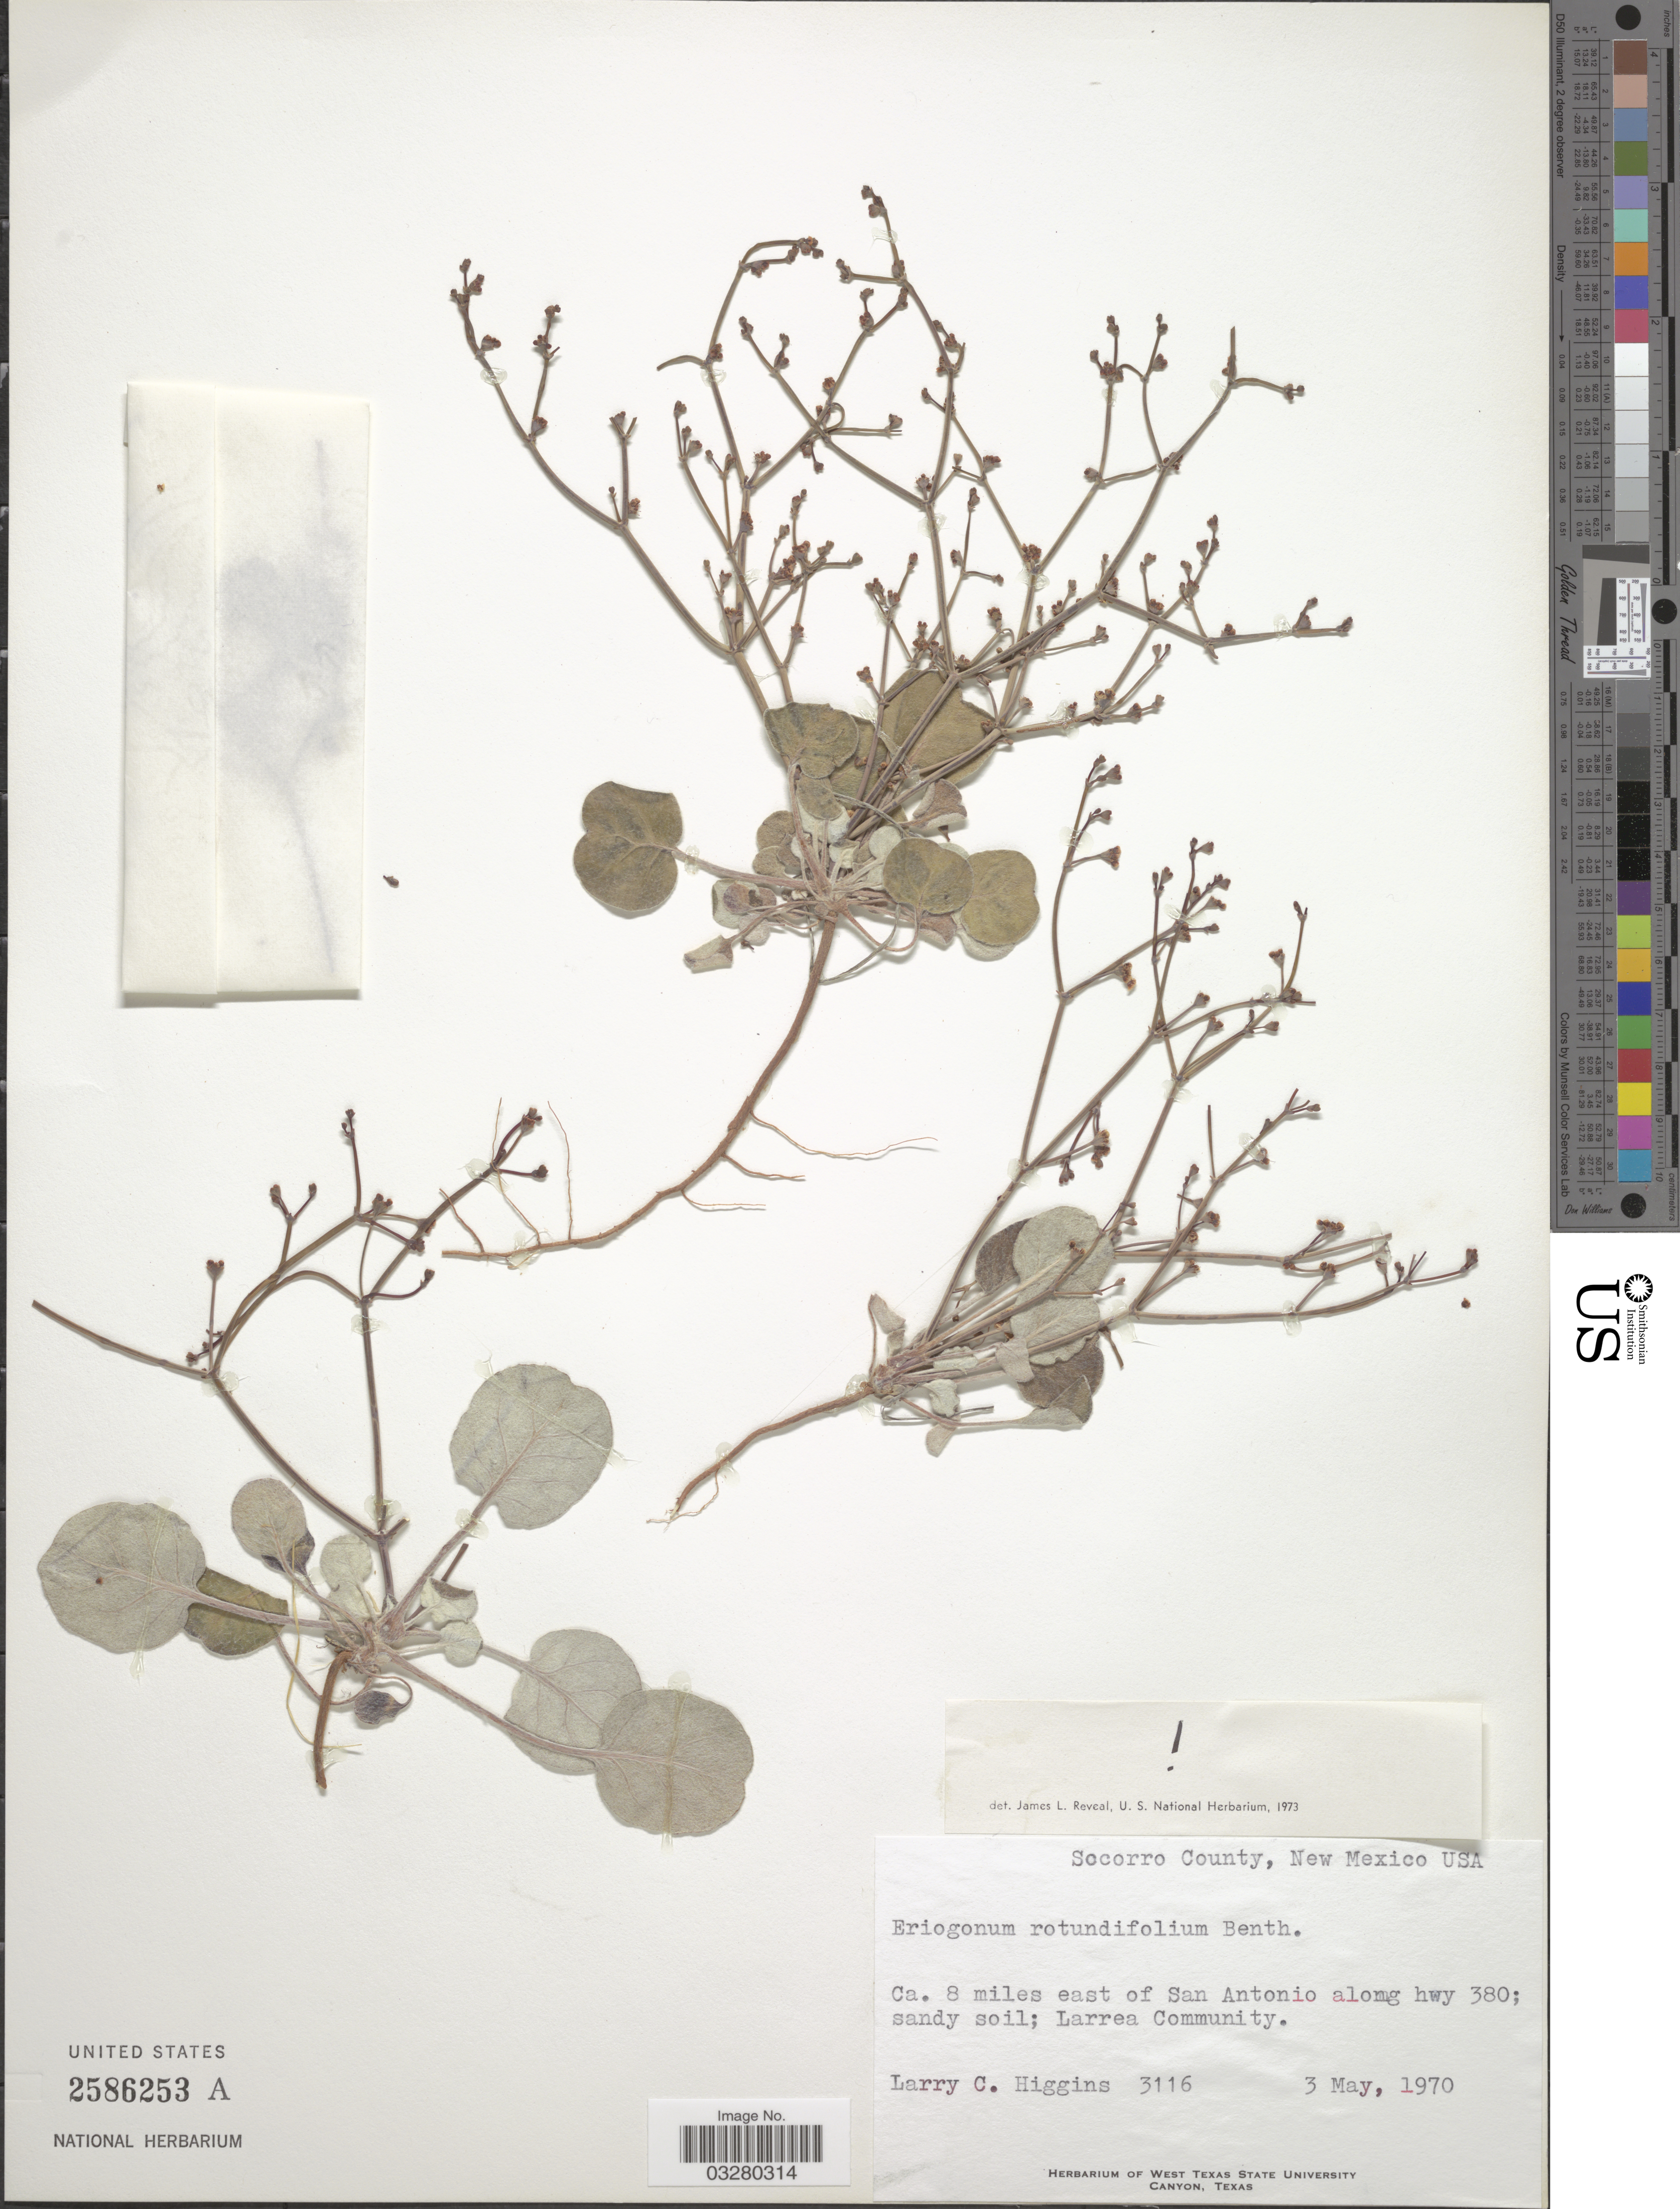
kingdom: Plantae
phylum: Tracheophyta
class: Magnoliopsida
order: Caryophyllales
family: Polygonaceae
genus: Eriogonum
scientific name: Eriogonum rotundifolium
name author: Benth. in DC.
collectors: L. Higgins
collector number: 3116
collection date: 1970-05-03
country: United States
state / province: New Mexico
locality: Socorro County. Ca. 8 miles east of San Antonio along hwy 380.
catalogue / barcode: US 2586253A